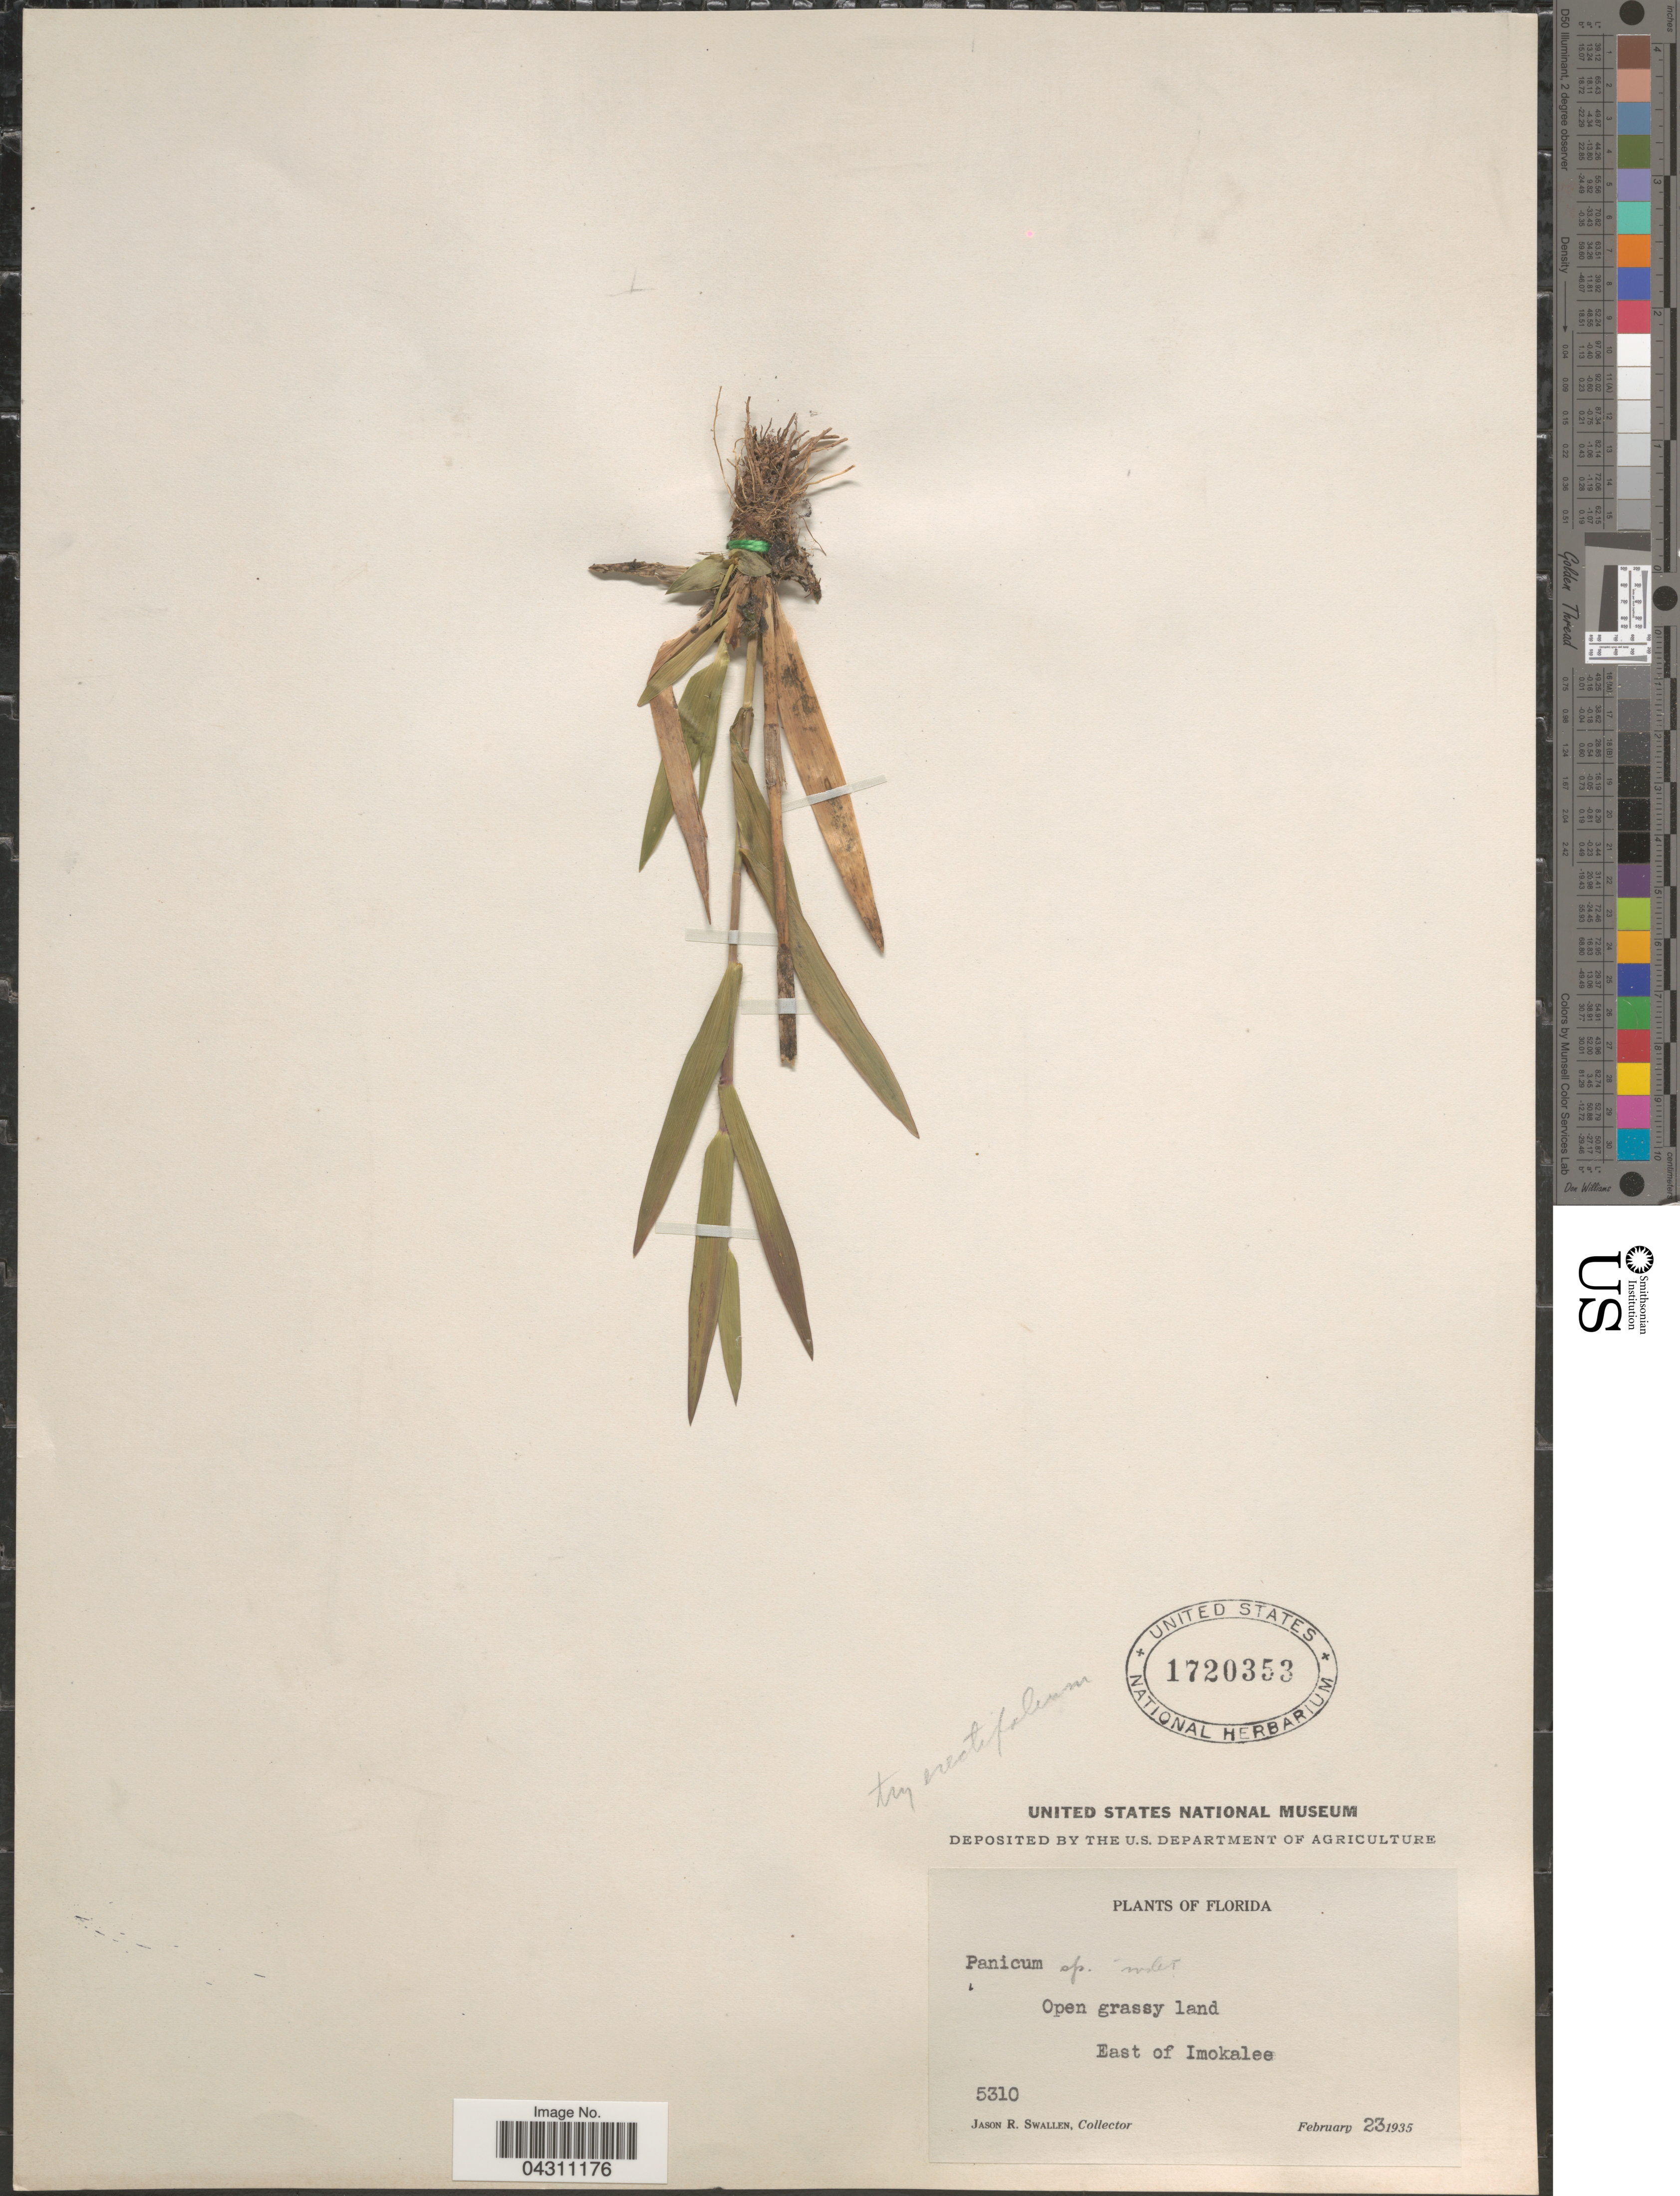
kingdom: Plantae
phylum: Tracheophyta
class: Liliopsida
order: Poales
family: Poaceae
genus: Dichanthelium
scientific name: Dichanthelium sphaerocarpon var. floridanum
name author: (Vasey) Davidse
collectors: J. R. Swallen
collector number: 5310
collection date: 1935-02-23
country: United States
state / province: Florida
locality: Open grassy land. East of Imokalee.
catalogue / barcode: US 1720353